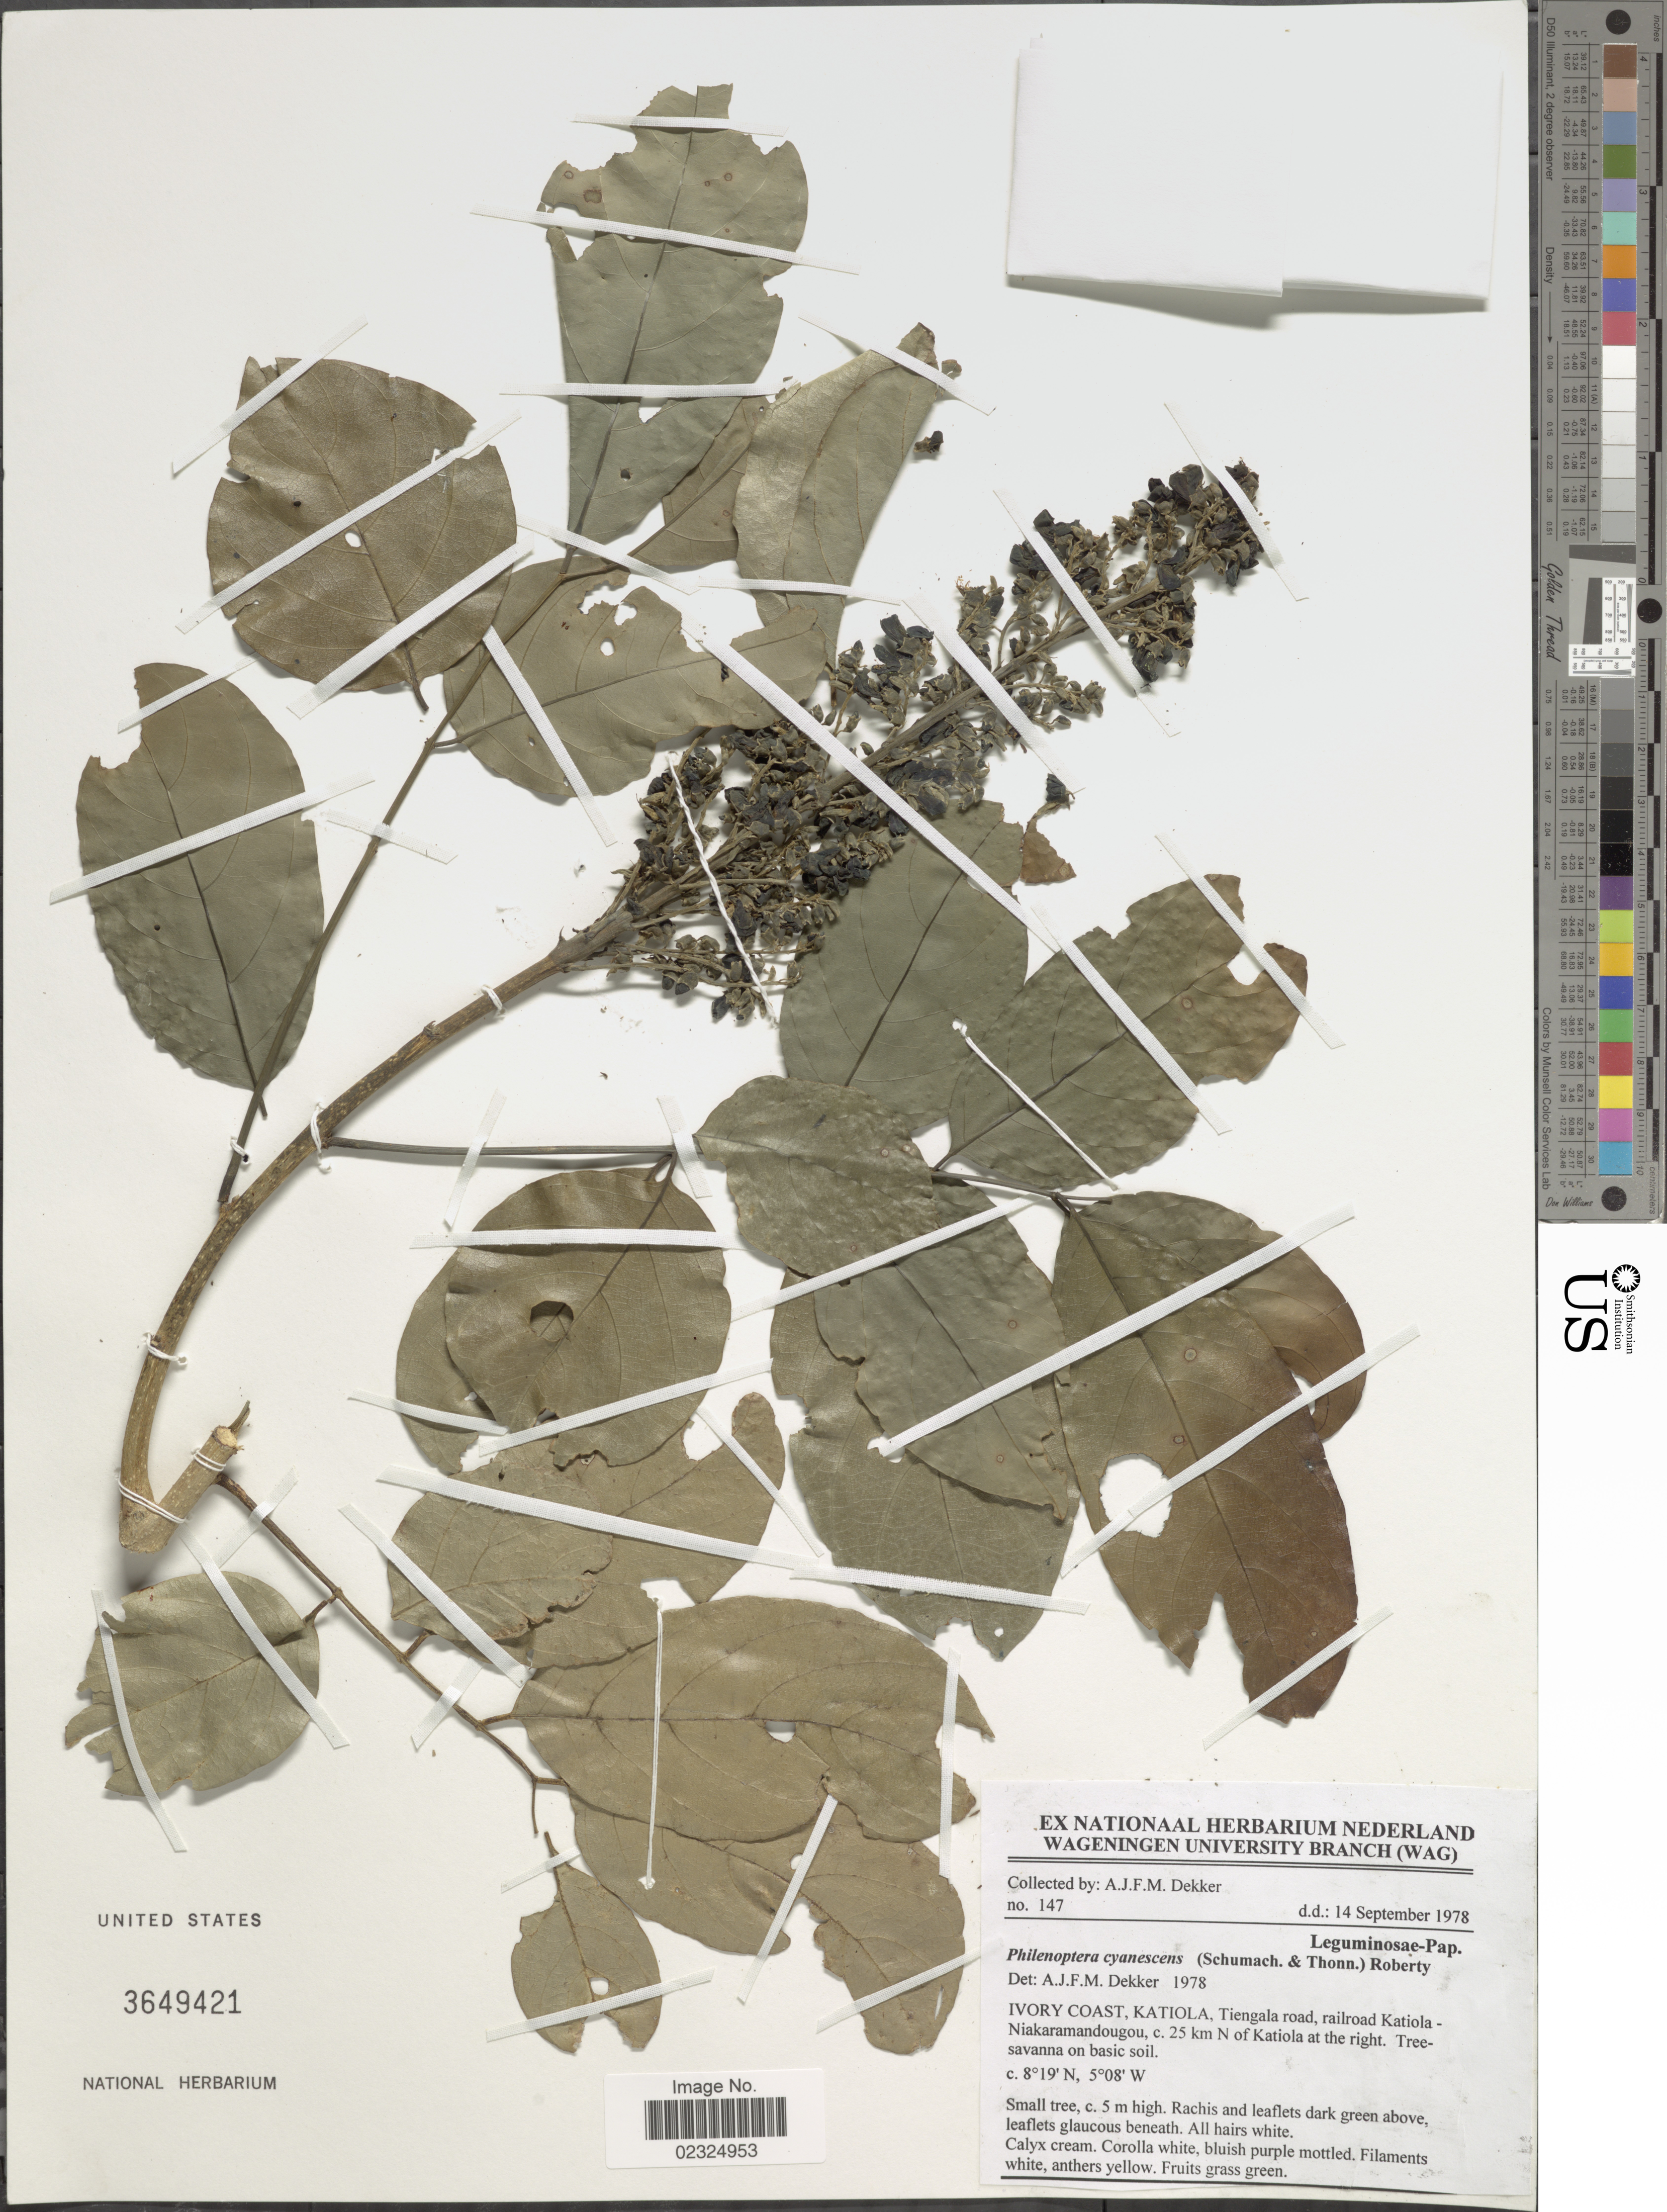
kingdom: Plantae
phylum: Tracheophyta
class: Magnoliopsida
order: Fabales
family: Fabaceae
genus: Philenoptera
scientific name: Philenoptera cyanescens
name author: (Schumach. & Thonn.) Roberty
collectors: A. Dekker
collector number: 147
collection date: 1978-09-14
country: Ivory Coast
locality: Katiola, Tiengala road, railroad Katiola-Niakaramandougou, c. 25 km N of Katiola at the right.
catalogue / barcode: US 3649421